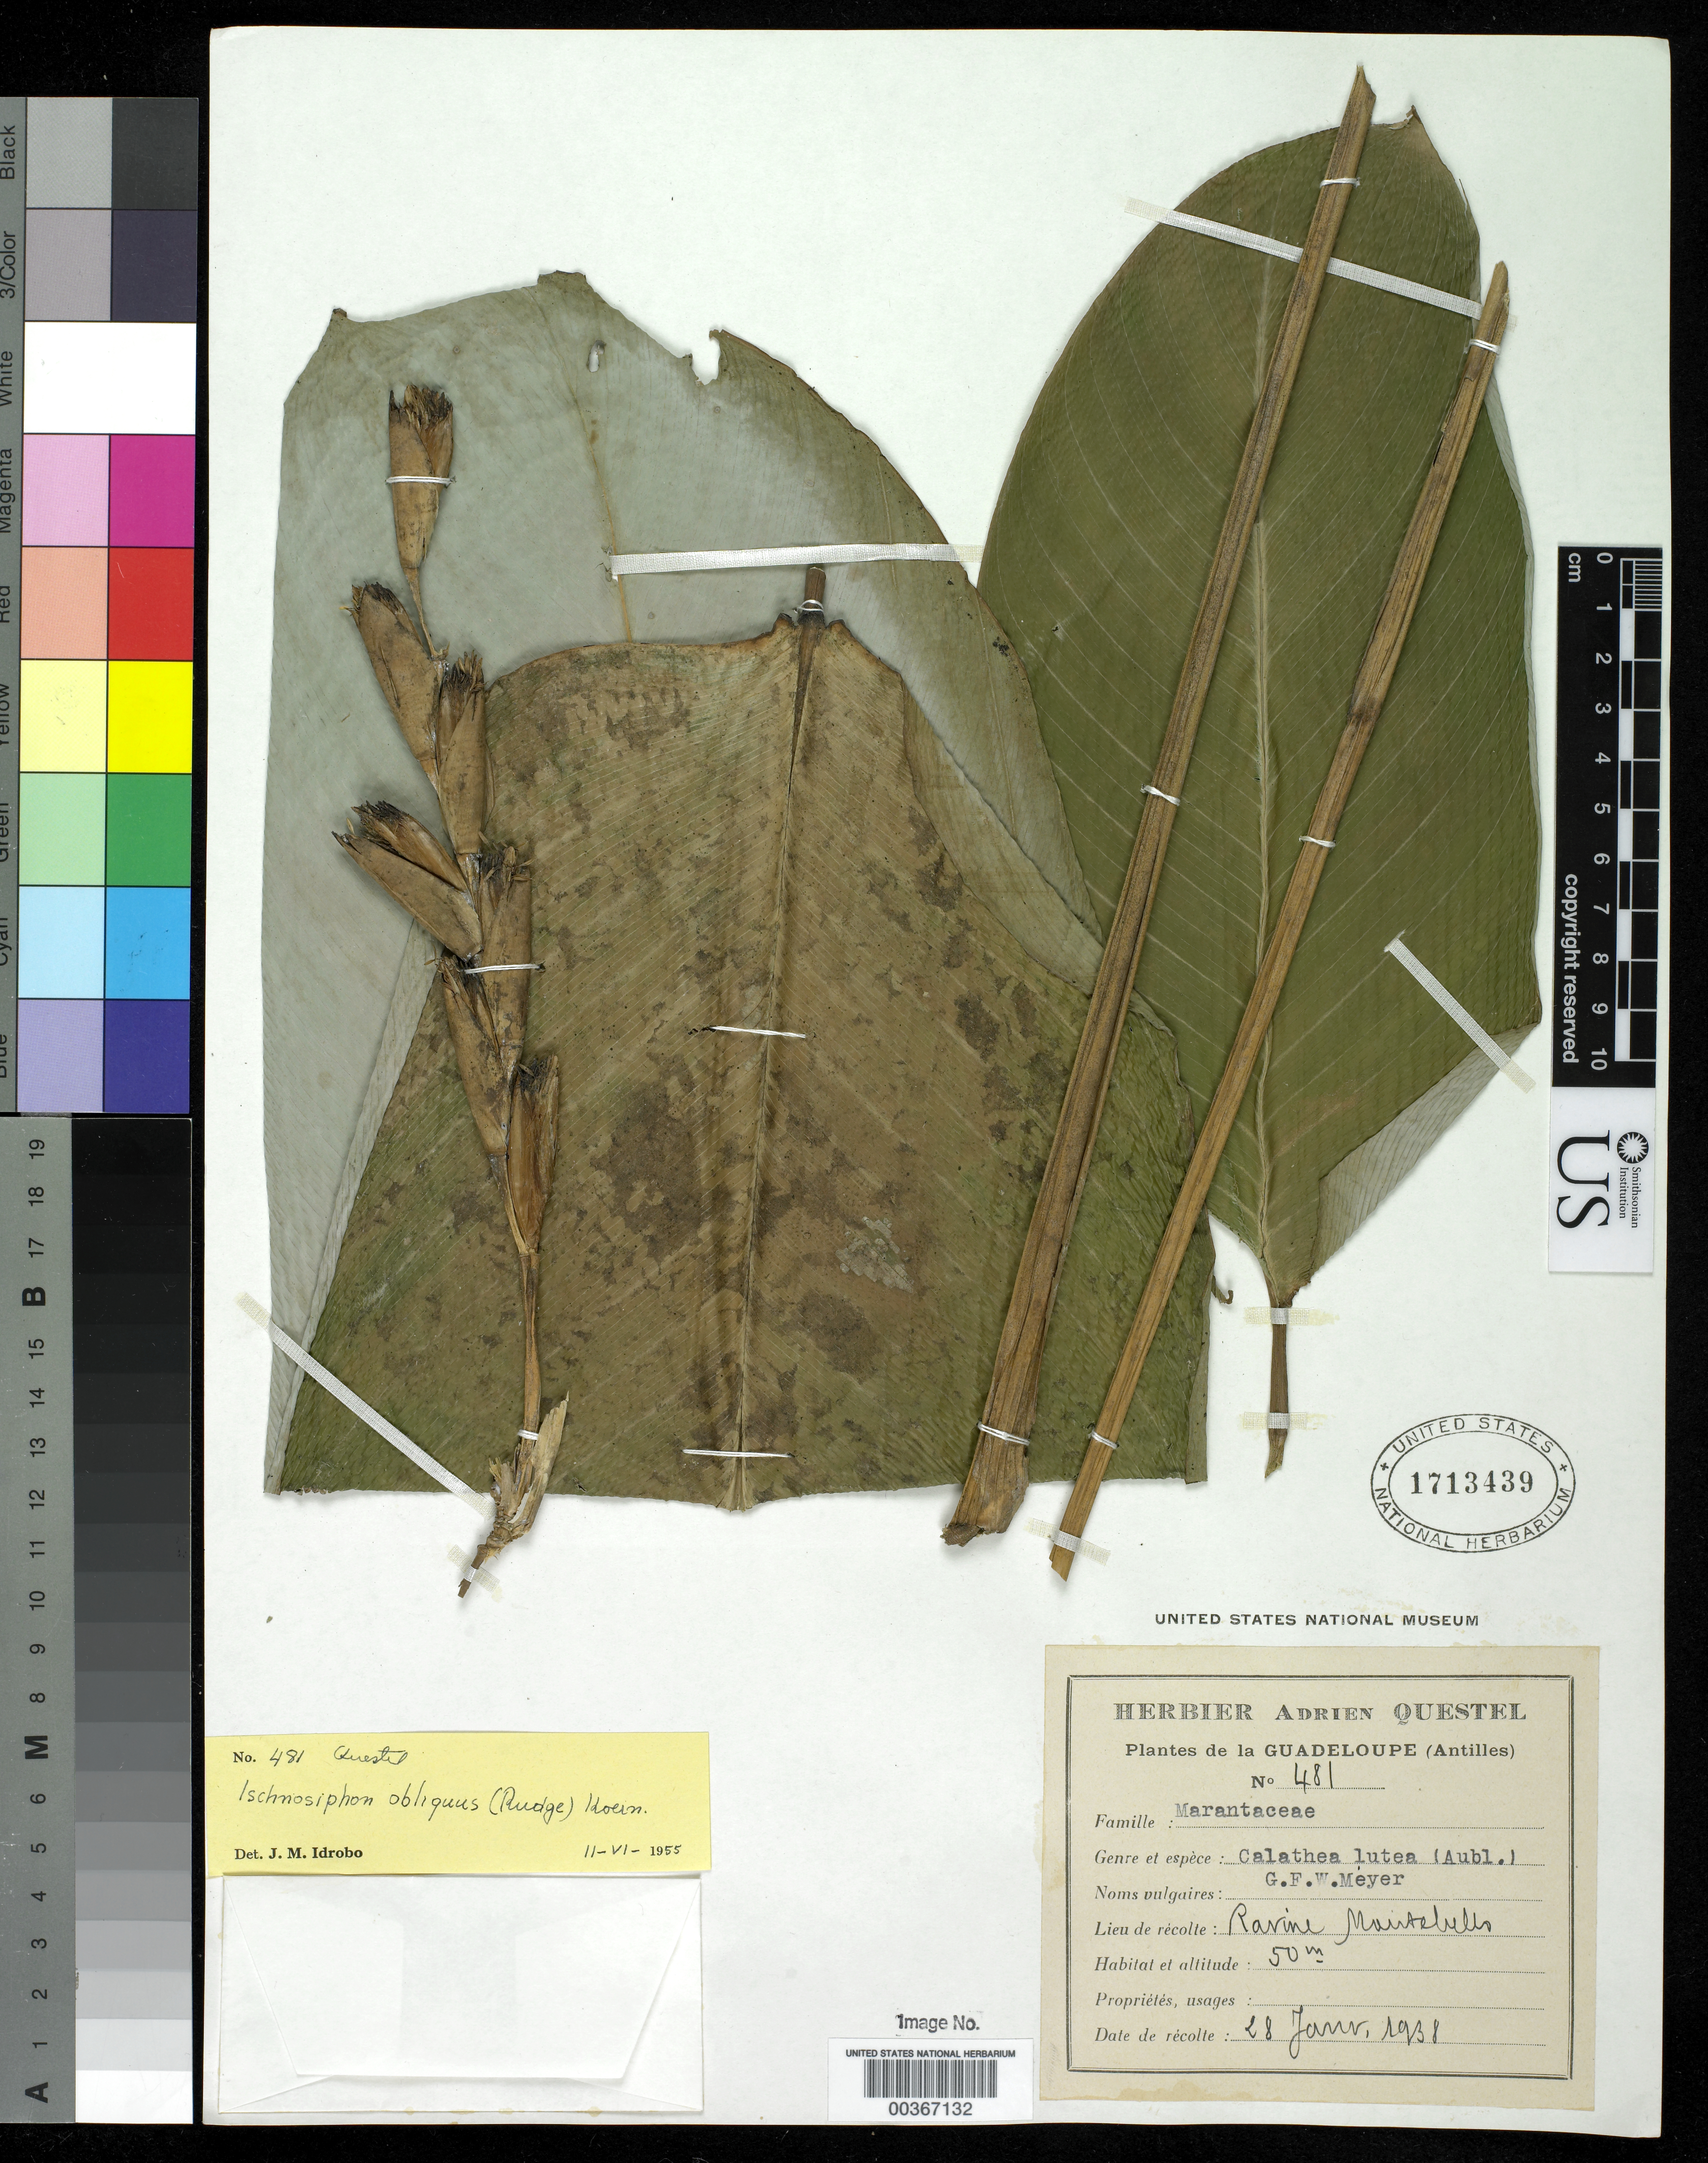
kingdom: Plantae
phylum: Tracheophyta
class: Liliopsida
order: Zingiberales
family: Marantaceae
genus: Ischnosiphon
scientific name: Ischnosiphon obliquus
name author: (Rudge) Körn.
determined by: Idrabo, J. M.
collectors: A. Questel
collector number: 481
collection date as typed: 28 Jan 1938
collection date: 1938-01-28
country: Guadeloupe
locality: Ravine montebello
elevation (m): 50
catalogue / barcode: US 1713439